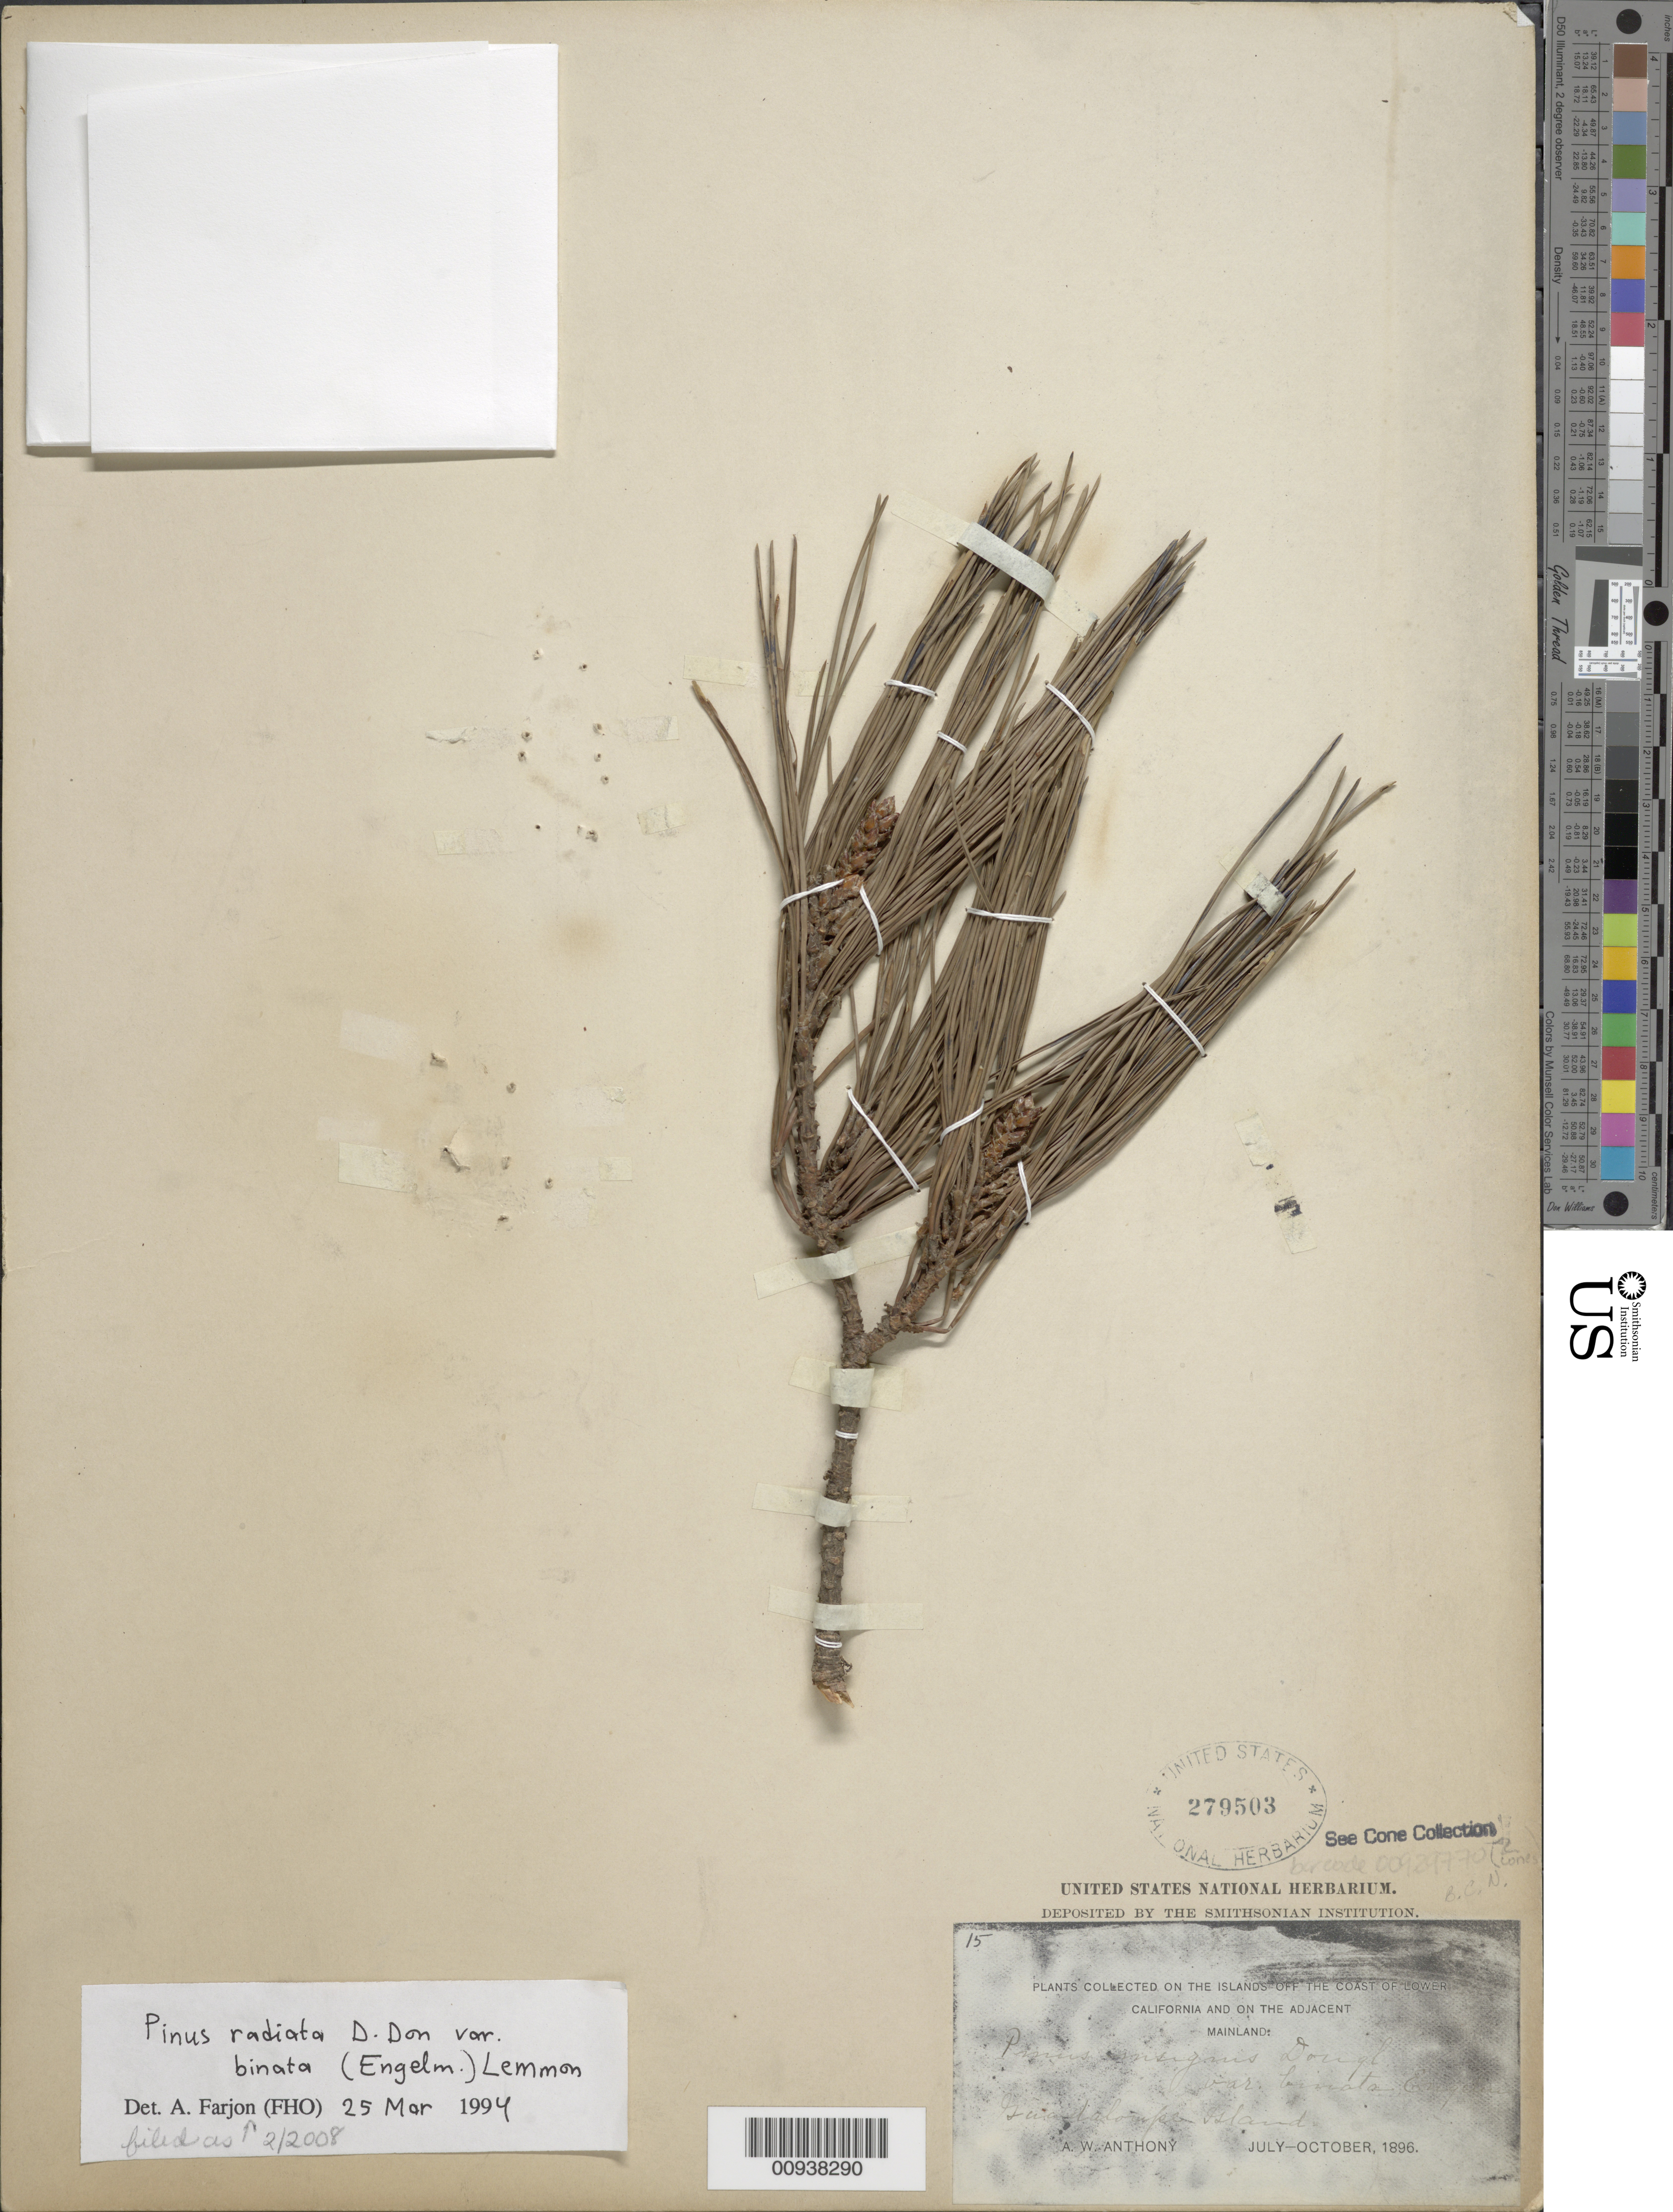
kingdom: Plantae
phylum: Tracheophyta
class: Pinopsida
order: Pinales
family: Pinaceae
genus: Pinus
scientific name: Pinus radiata var. binata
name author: (Engelm.) Lemmon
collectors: A. W. Anthony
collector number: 15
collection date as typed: Jul 1896 to -- Oct 1896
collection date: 1896-07/1896-10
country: Mexico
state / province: Baja California Norte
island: Guadalupe I.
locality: Guadalupe Island.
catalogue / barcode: US 279503